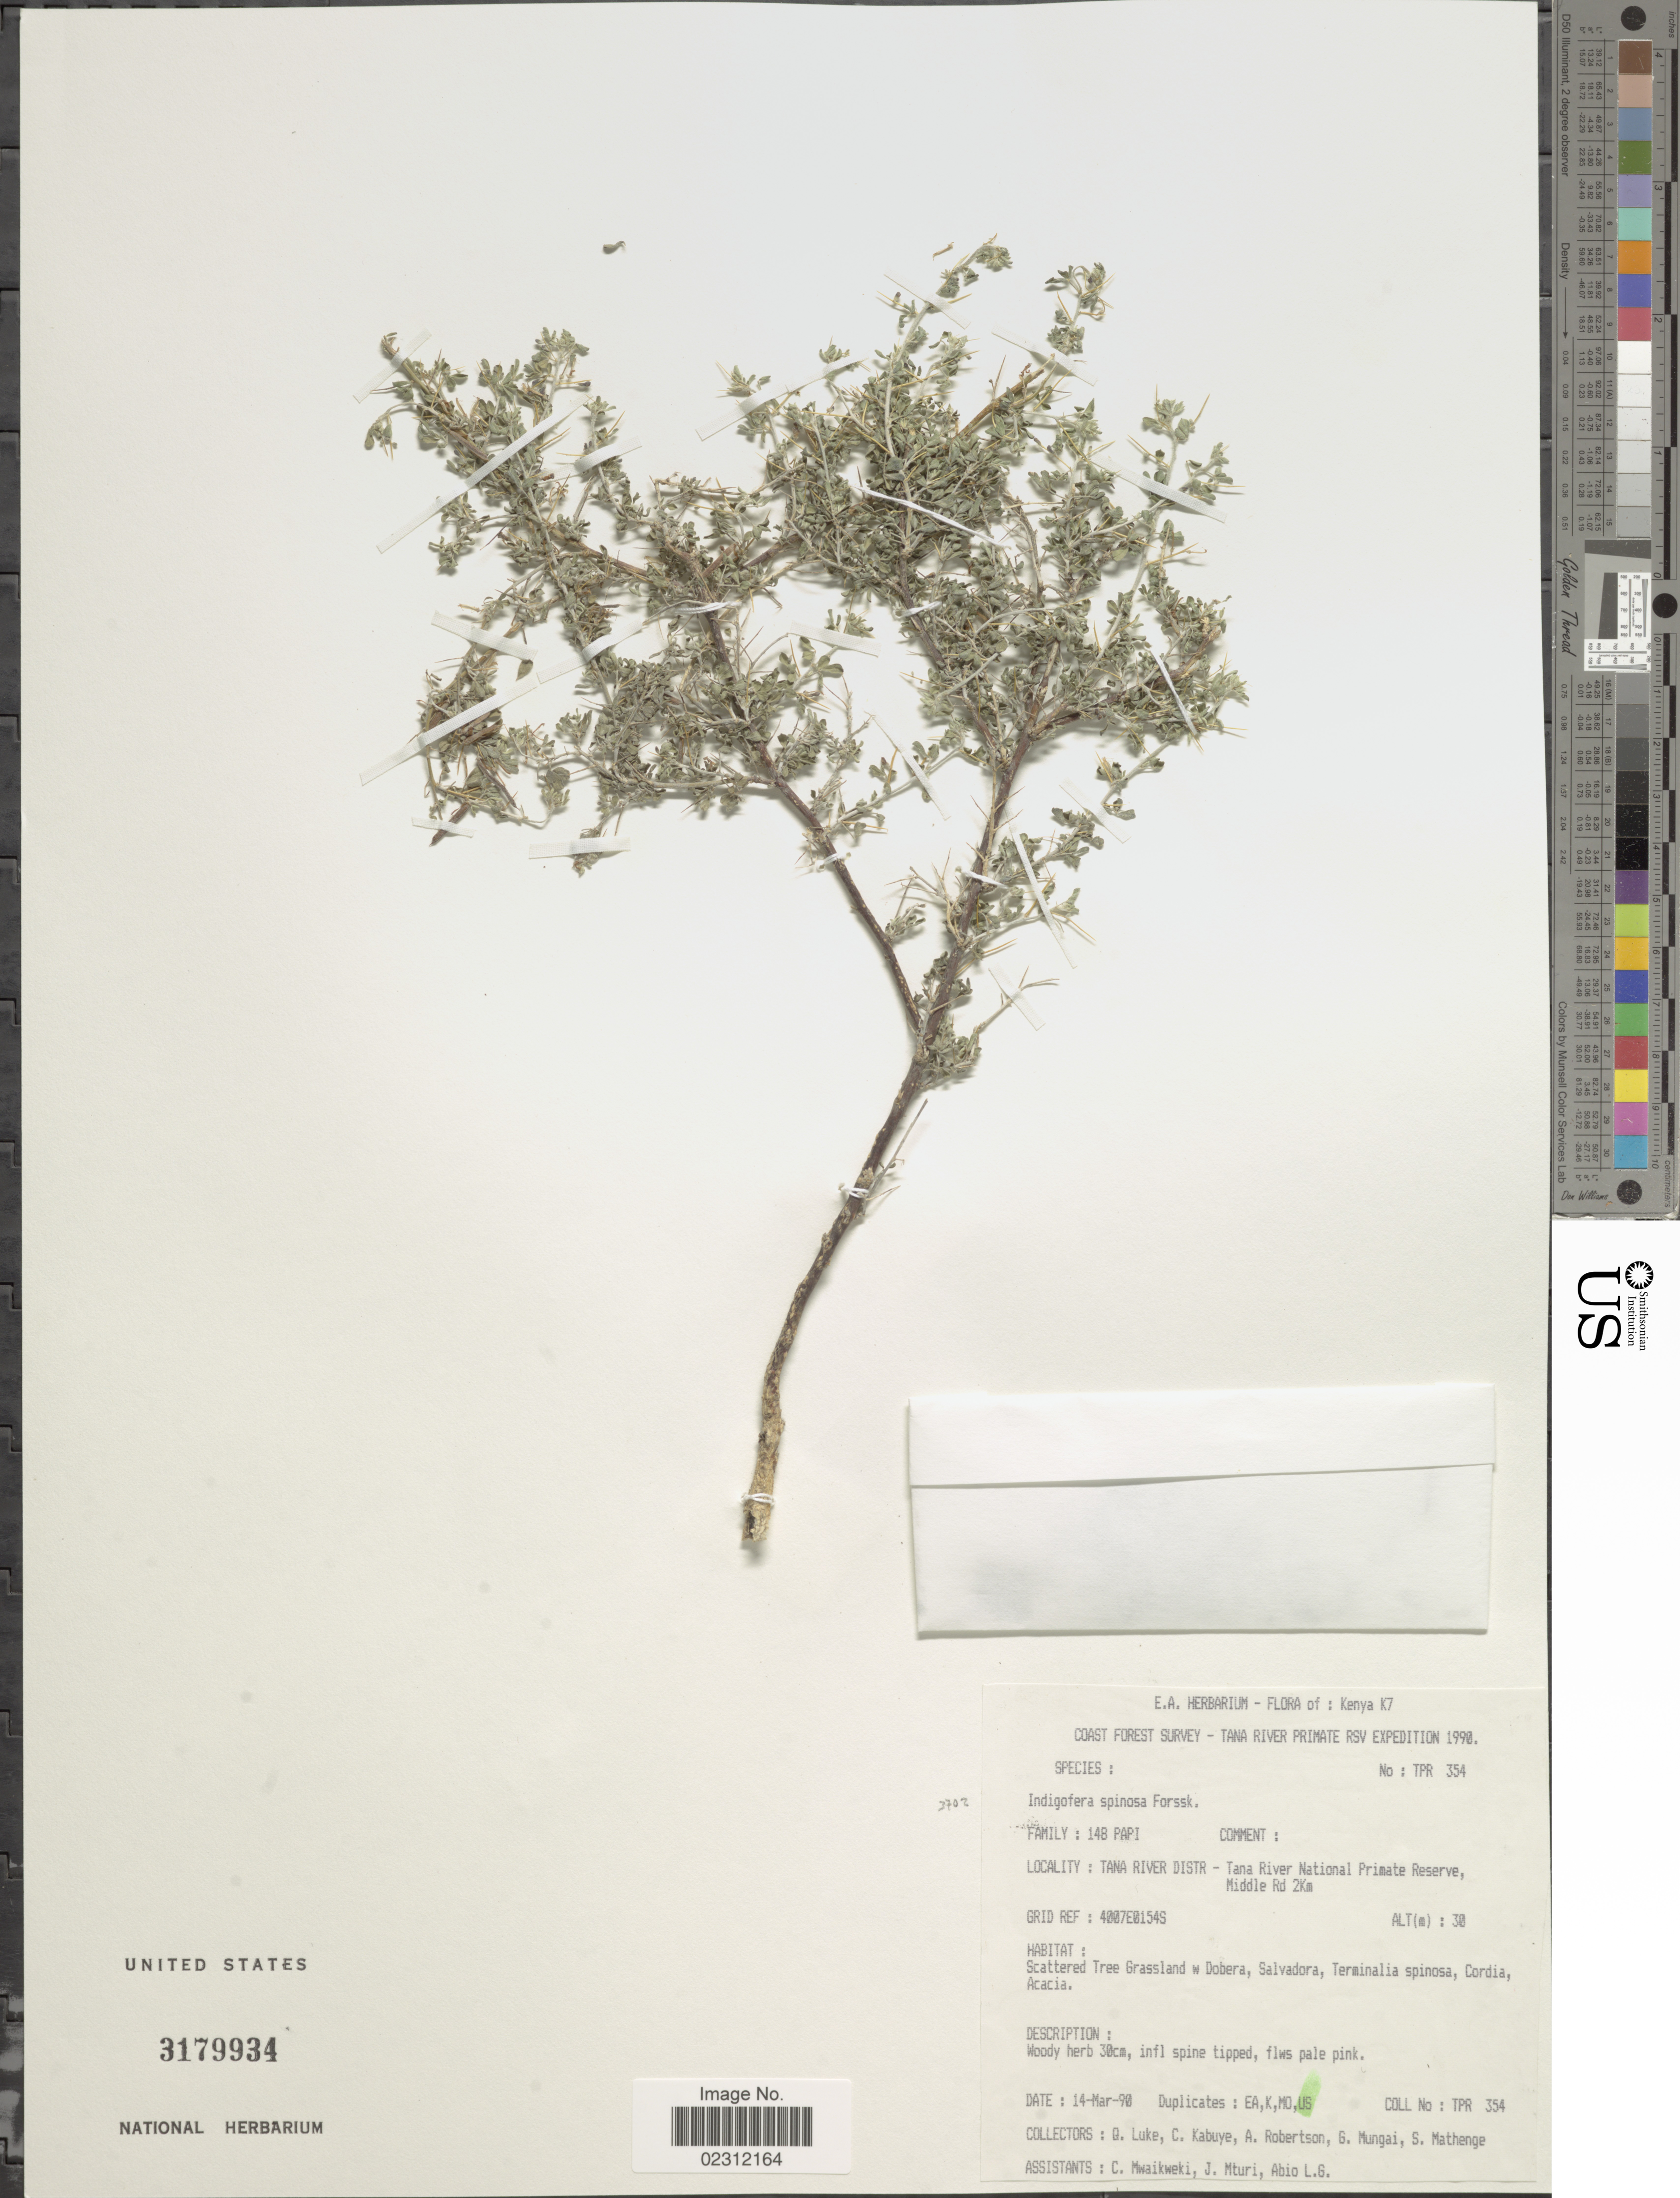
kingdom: Plantae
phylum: Tracheophyta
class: Magnoliopsida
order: Fabales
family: Fabaceae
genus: Indigofera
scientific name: Indigofera spinosa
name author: Forssk.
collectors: Q. Luke, C. Kabuye, A. Robertson, G. Mungai & et al.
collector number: TPR354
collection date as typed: Transcribed d/m/y: 14/3/90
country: Kenya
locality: Tana River Distr. - Tana River National Primate Reserve, Middle Rd 2 km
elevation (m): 30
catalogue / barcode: US 3179934